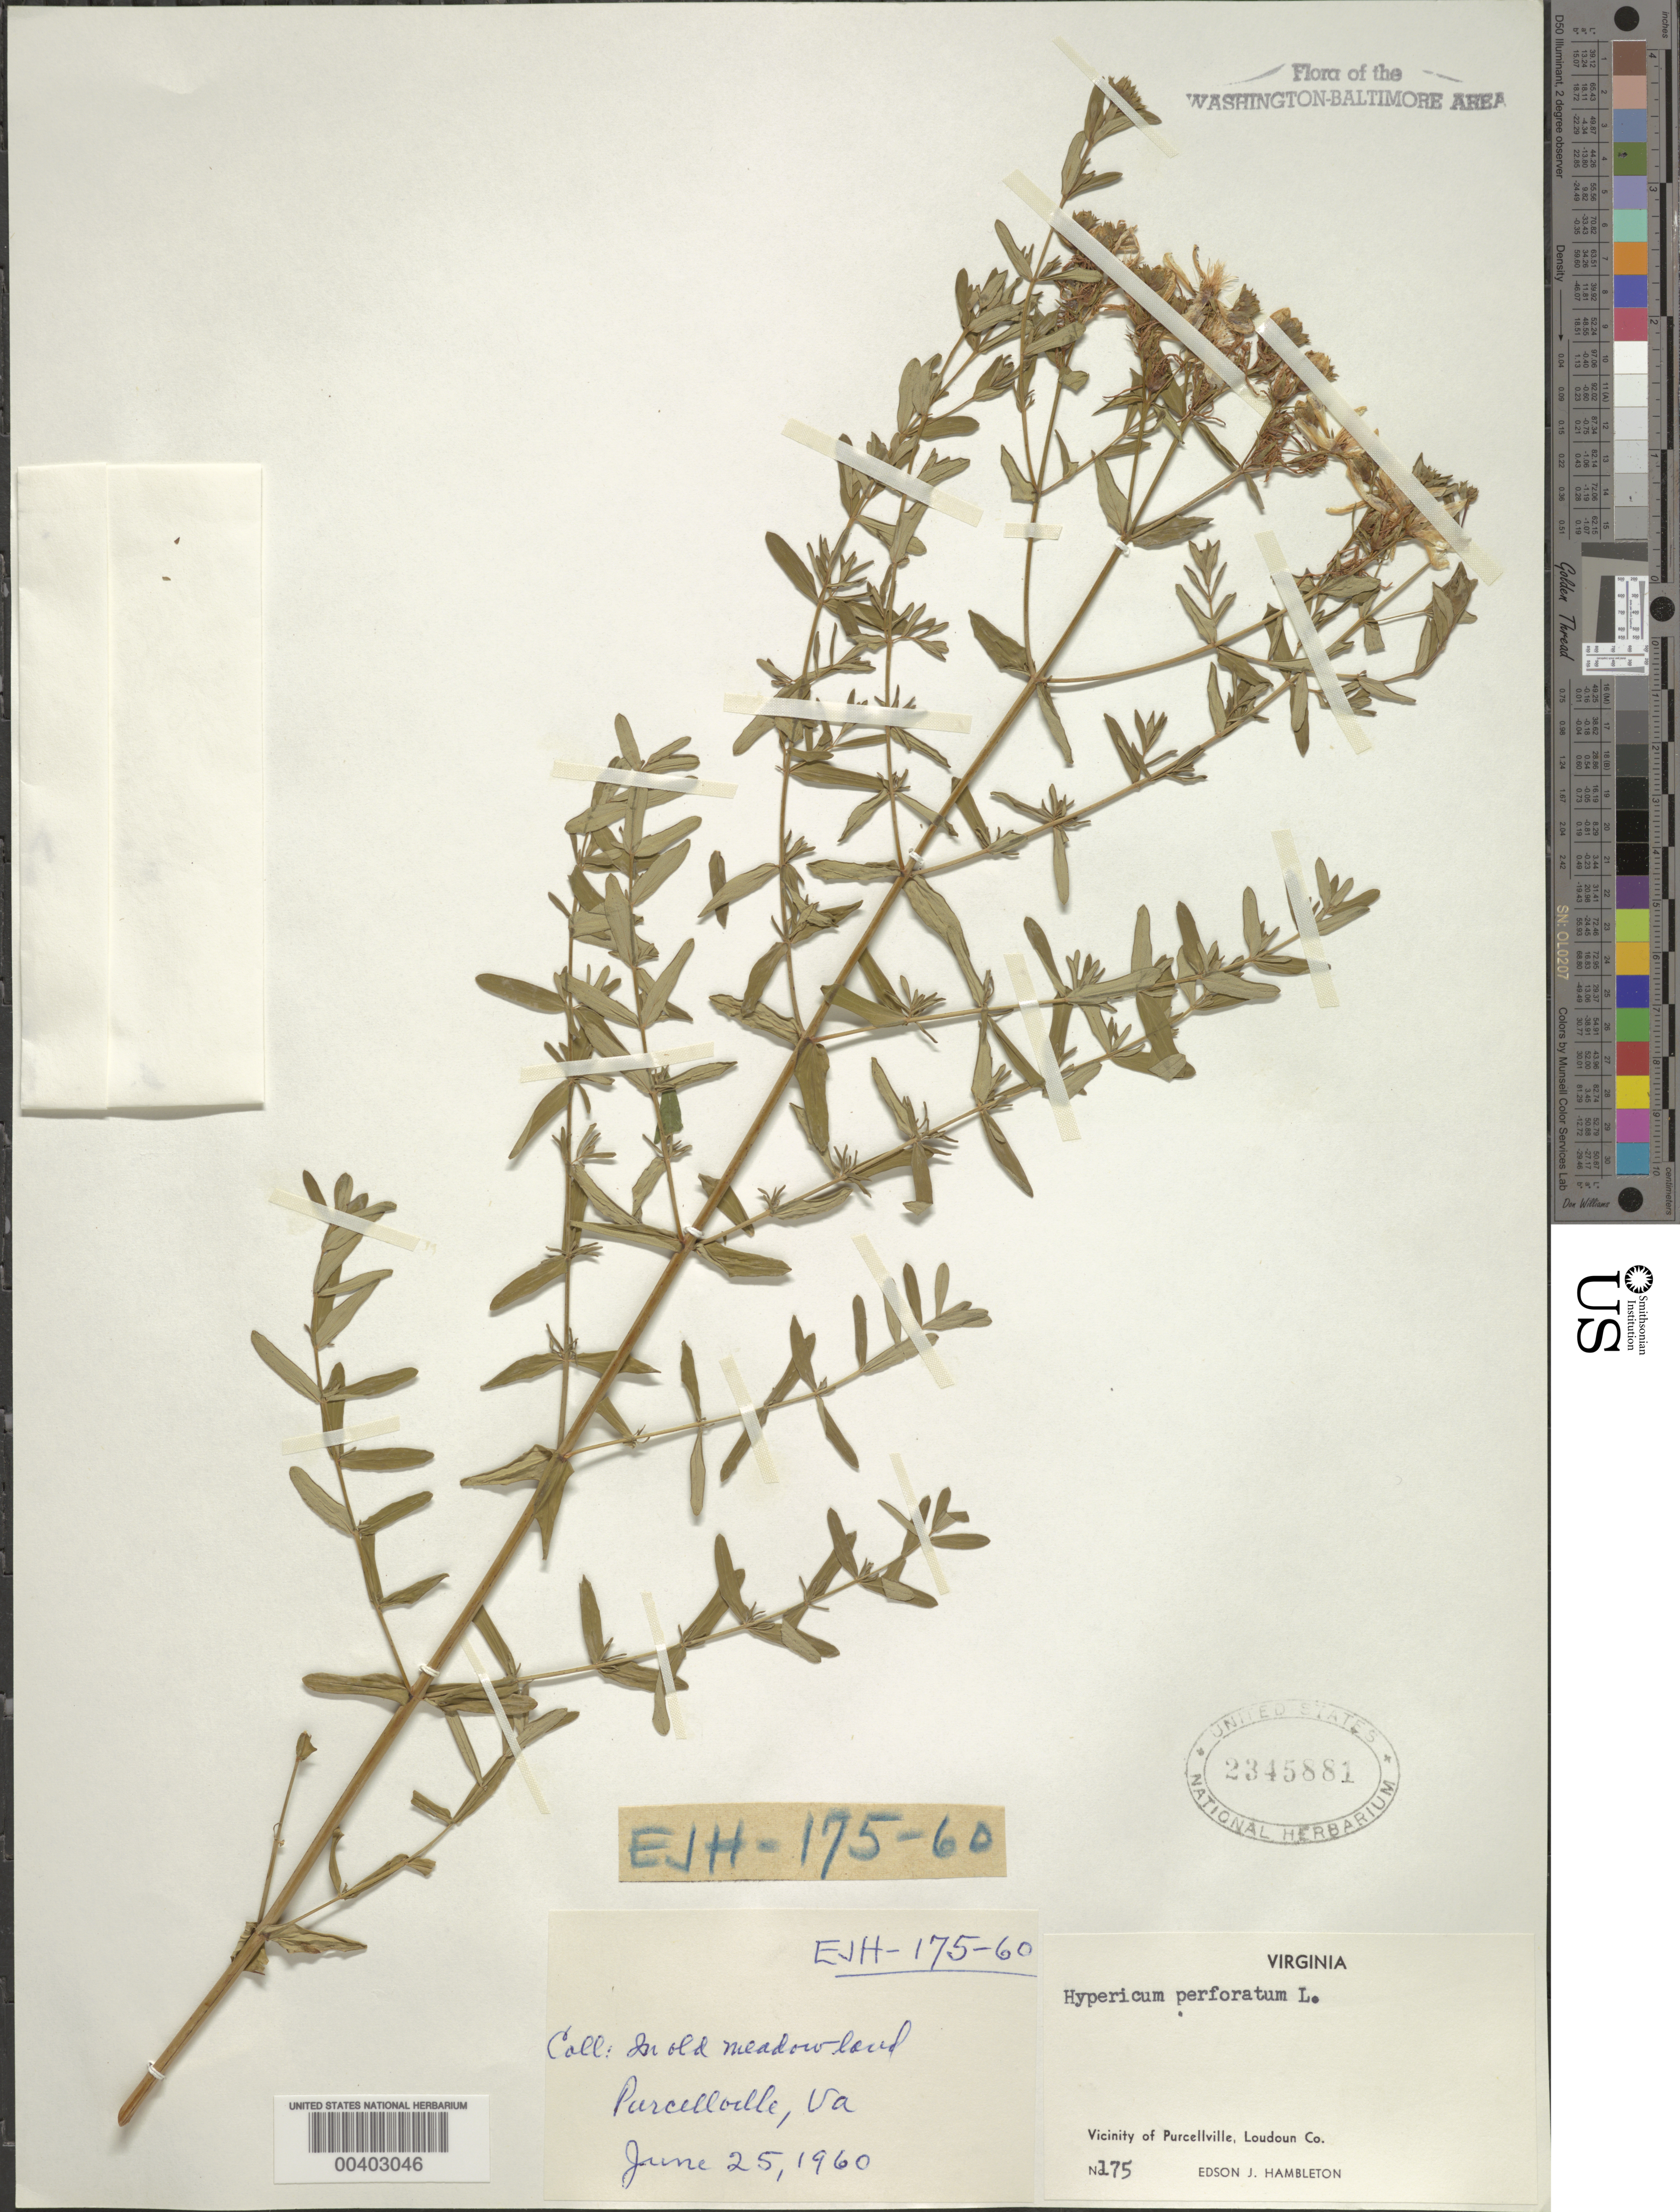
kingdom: Plantae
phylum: Tracheophyta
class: Magnoliopsida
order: Malpighiales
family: Hypericaceae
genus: Hypericum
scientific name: Hypericum perforatum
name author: L.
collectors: E. Hambleton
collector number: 175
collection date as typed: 25 Jun 1960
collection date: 1960-06-25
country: United States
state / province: Virginia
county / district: Loudoun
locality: Purcellville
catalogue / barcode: US 2345881